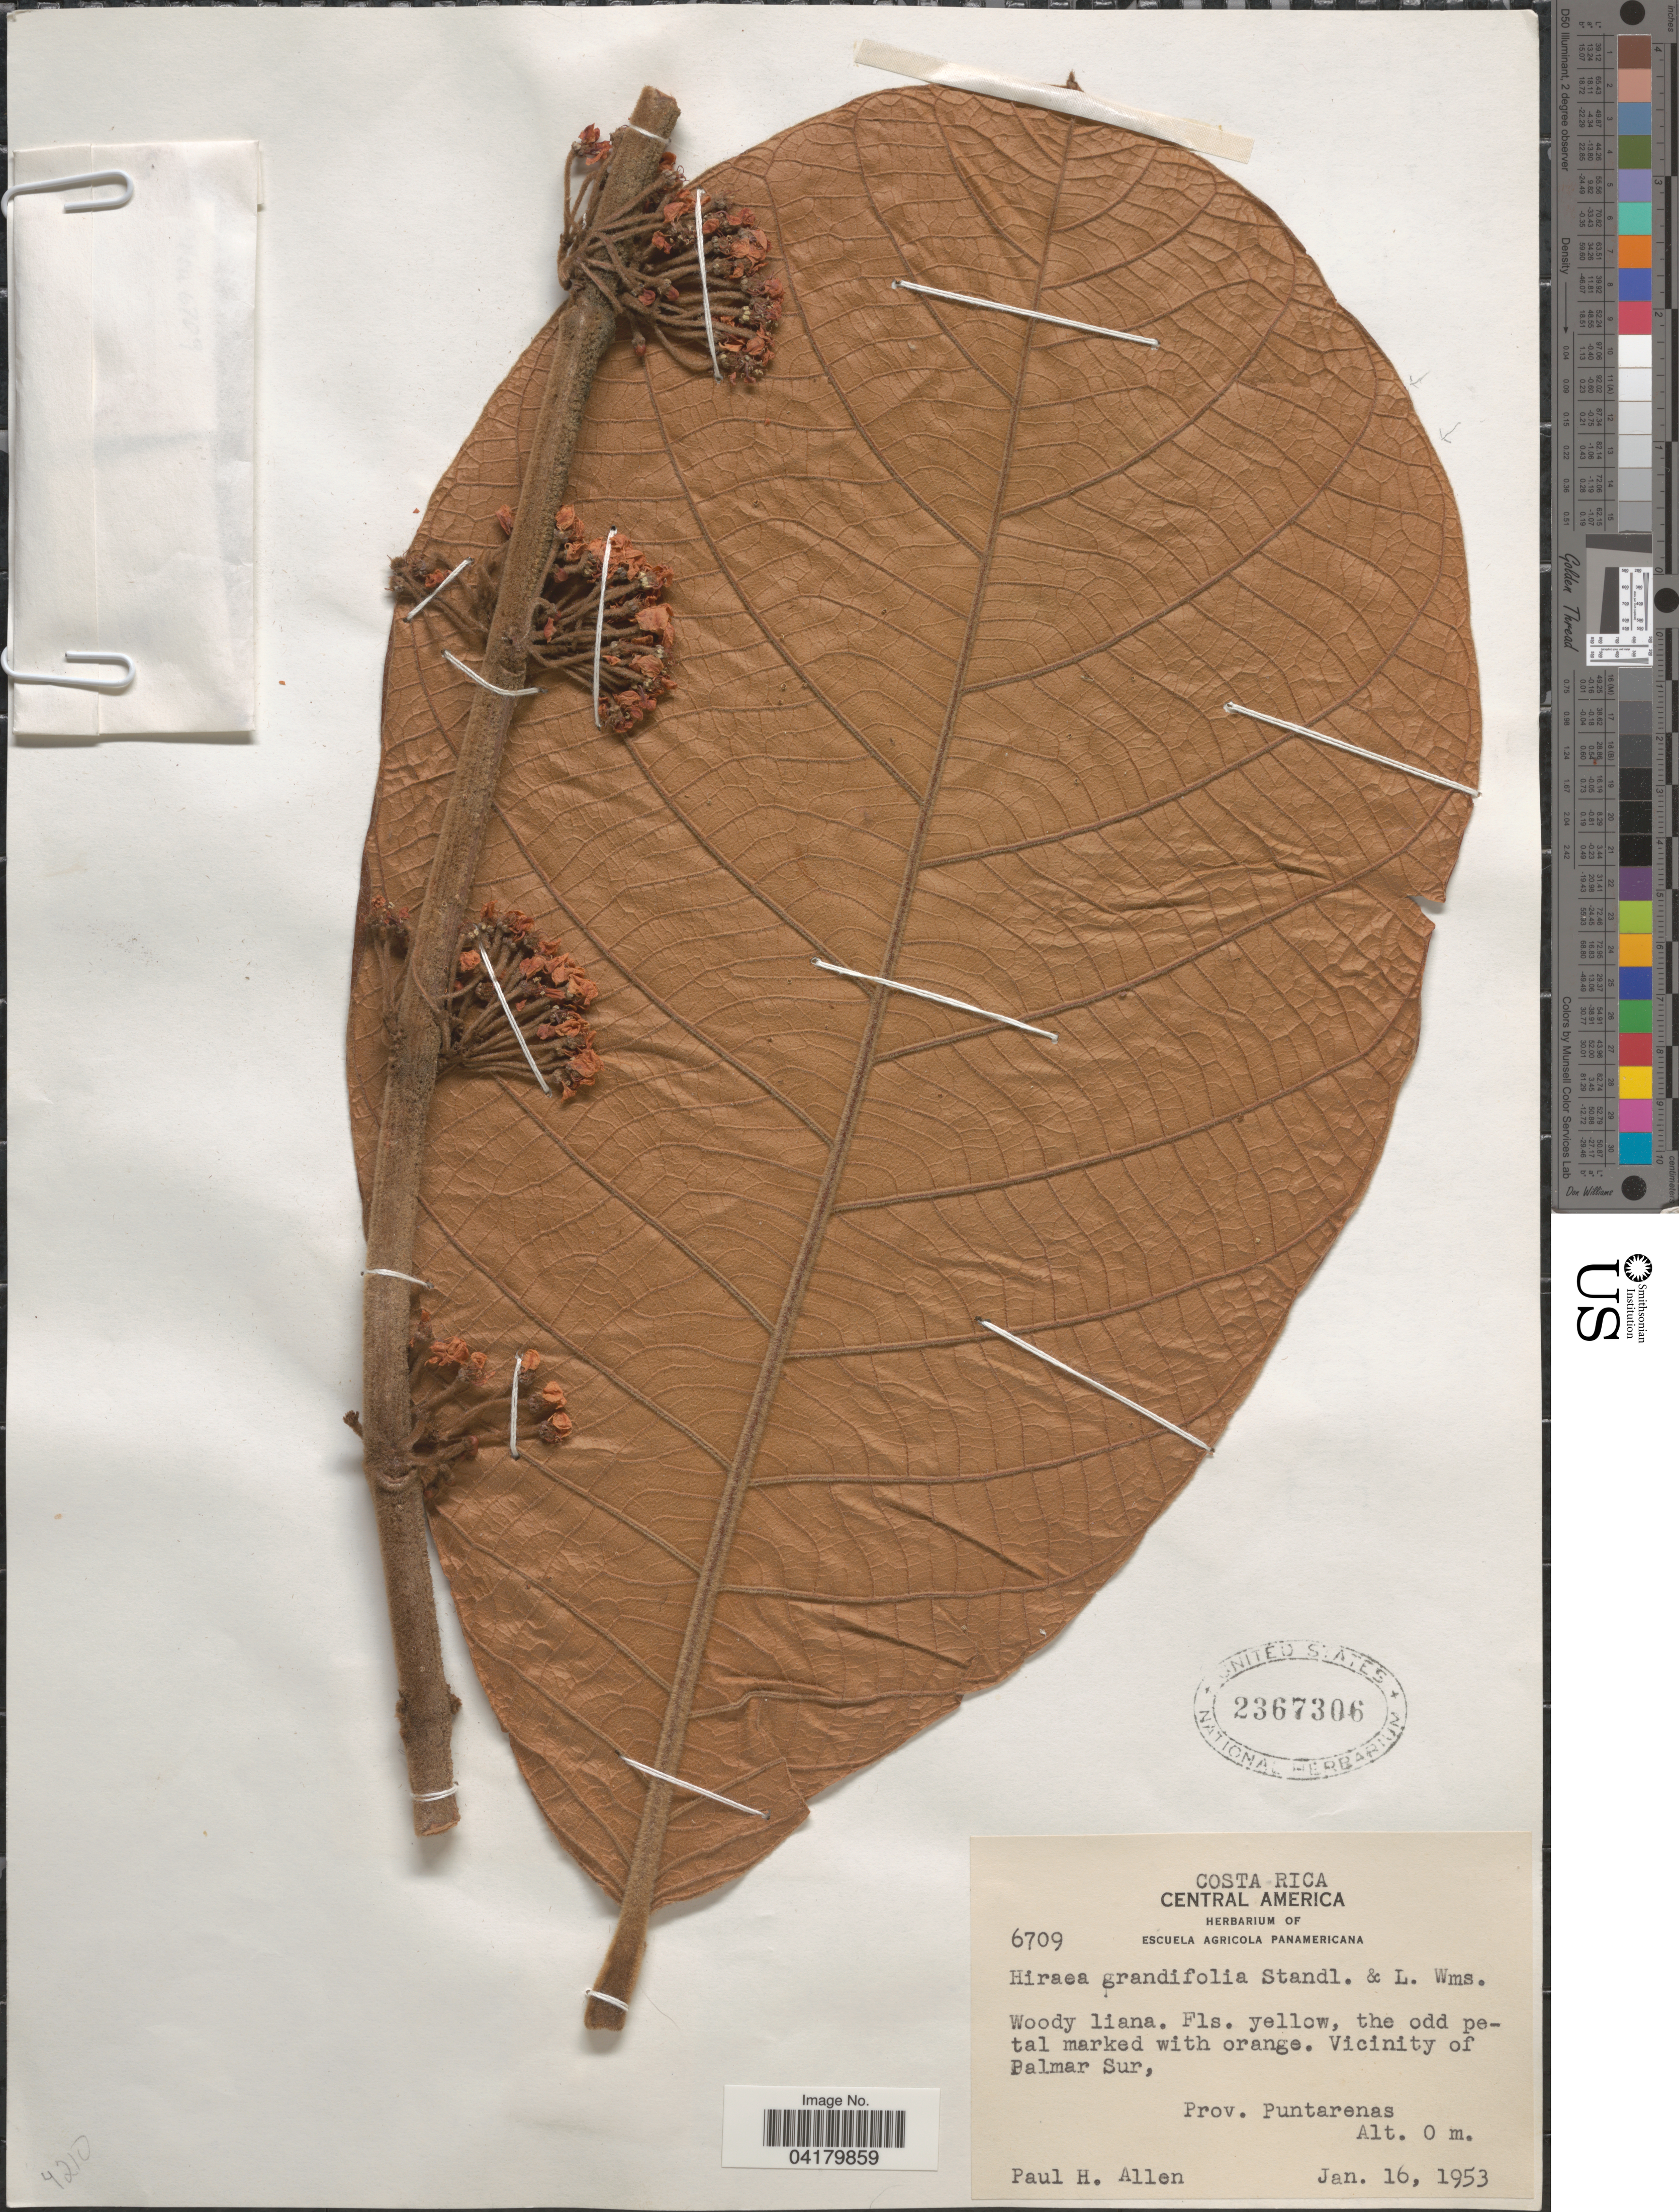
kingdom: Plantae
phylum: Tracheophyta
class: Magnoliopsida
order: Malpighiales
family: Malpighiaceae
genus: Hiraea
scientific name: Hiraea grandifolia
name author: Standl. & L.O. Williams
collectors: P. H. Allen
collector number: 6709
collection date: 1953-01-16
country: Costa Rica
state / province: Puntarenas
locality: Vicinity of Palmar Sur.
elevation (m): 0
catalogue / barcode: US 2367306